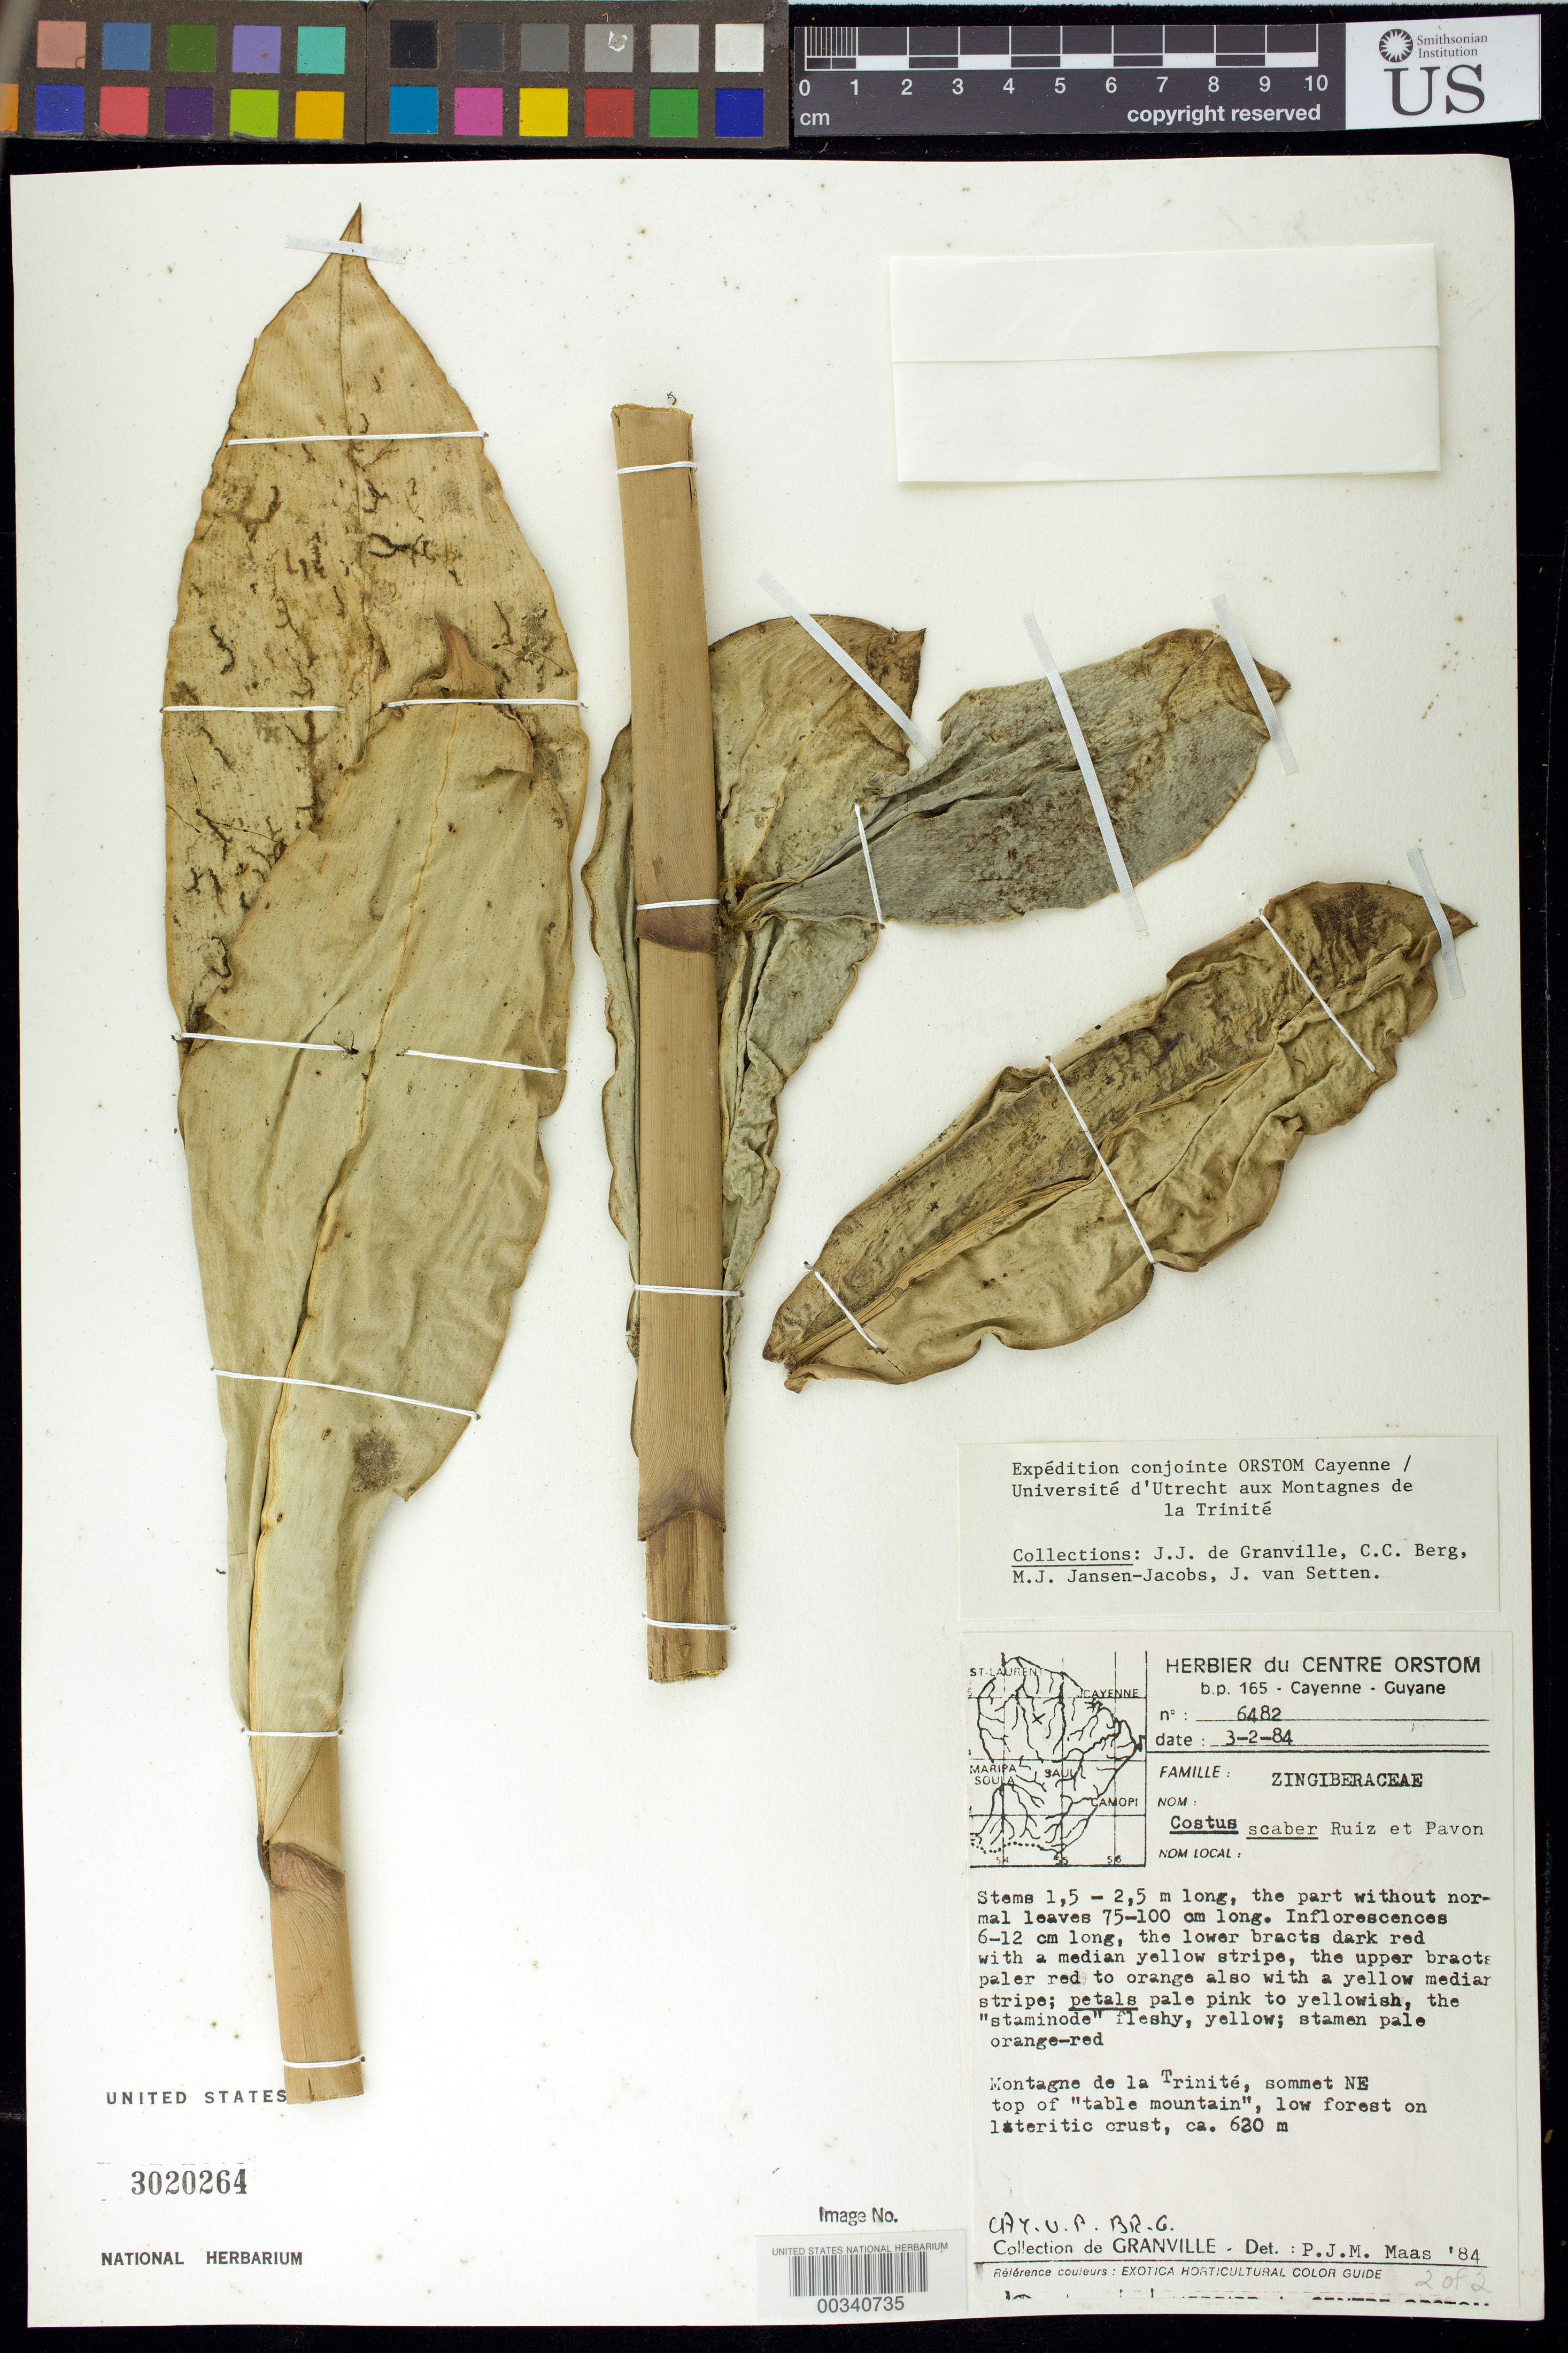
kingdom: Plantae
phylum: Tracheophyta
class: Liliopsida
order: Zingiberales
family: Costaceae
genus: Costus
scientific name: Costus scaber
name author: Ruiz & Pav.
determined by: Maas, Paul J. M.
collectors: J.-J. de Granville, C. C. Berg, M. J. Jansen-Jacobs & J. van Setten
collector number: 6482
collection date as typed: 03 Feb 1984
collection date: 1984-02-03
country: French Guiana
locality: Montagne de la trinite, sommet ne top of "table mountain"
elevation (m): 620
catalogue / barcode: US 3020264